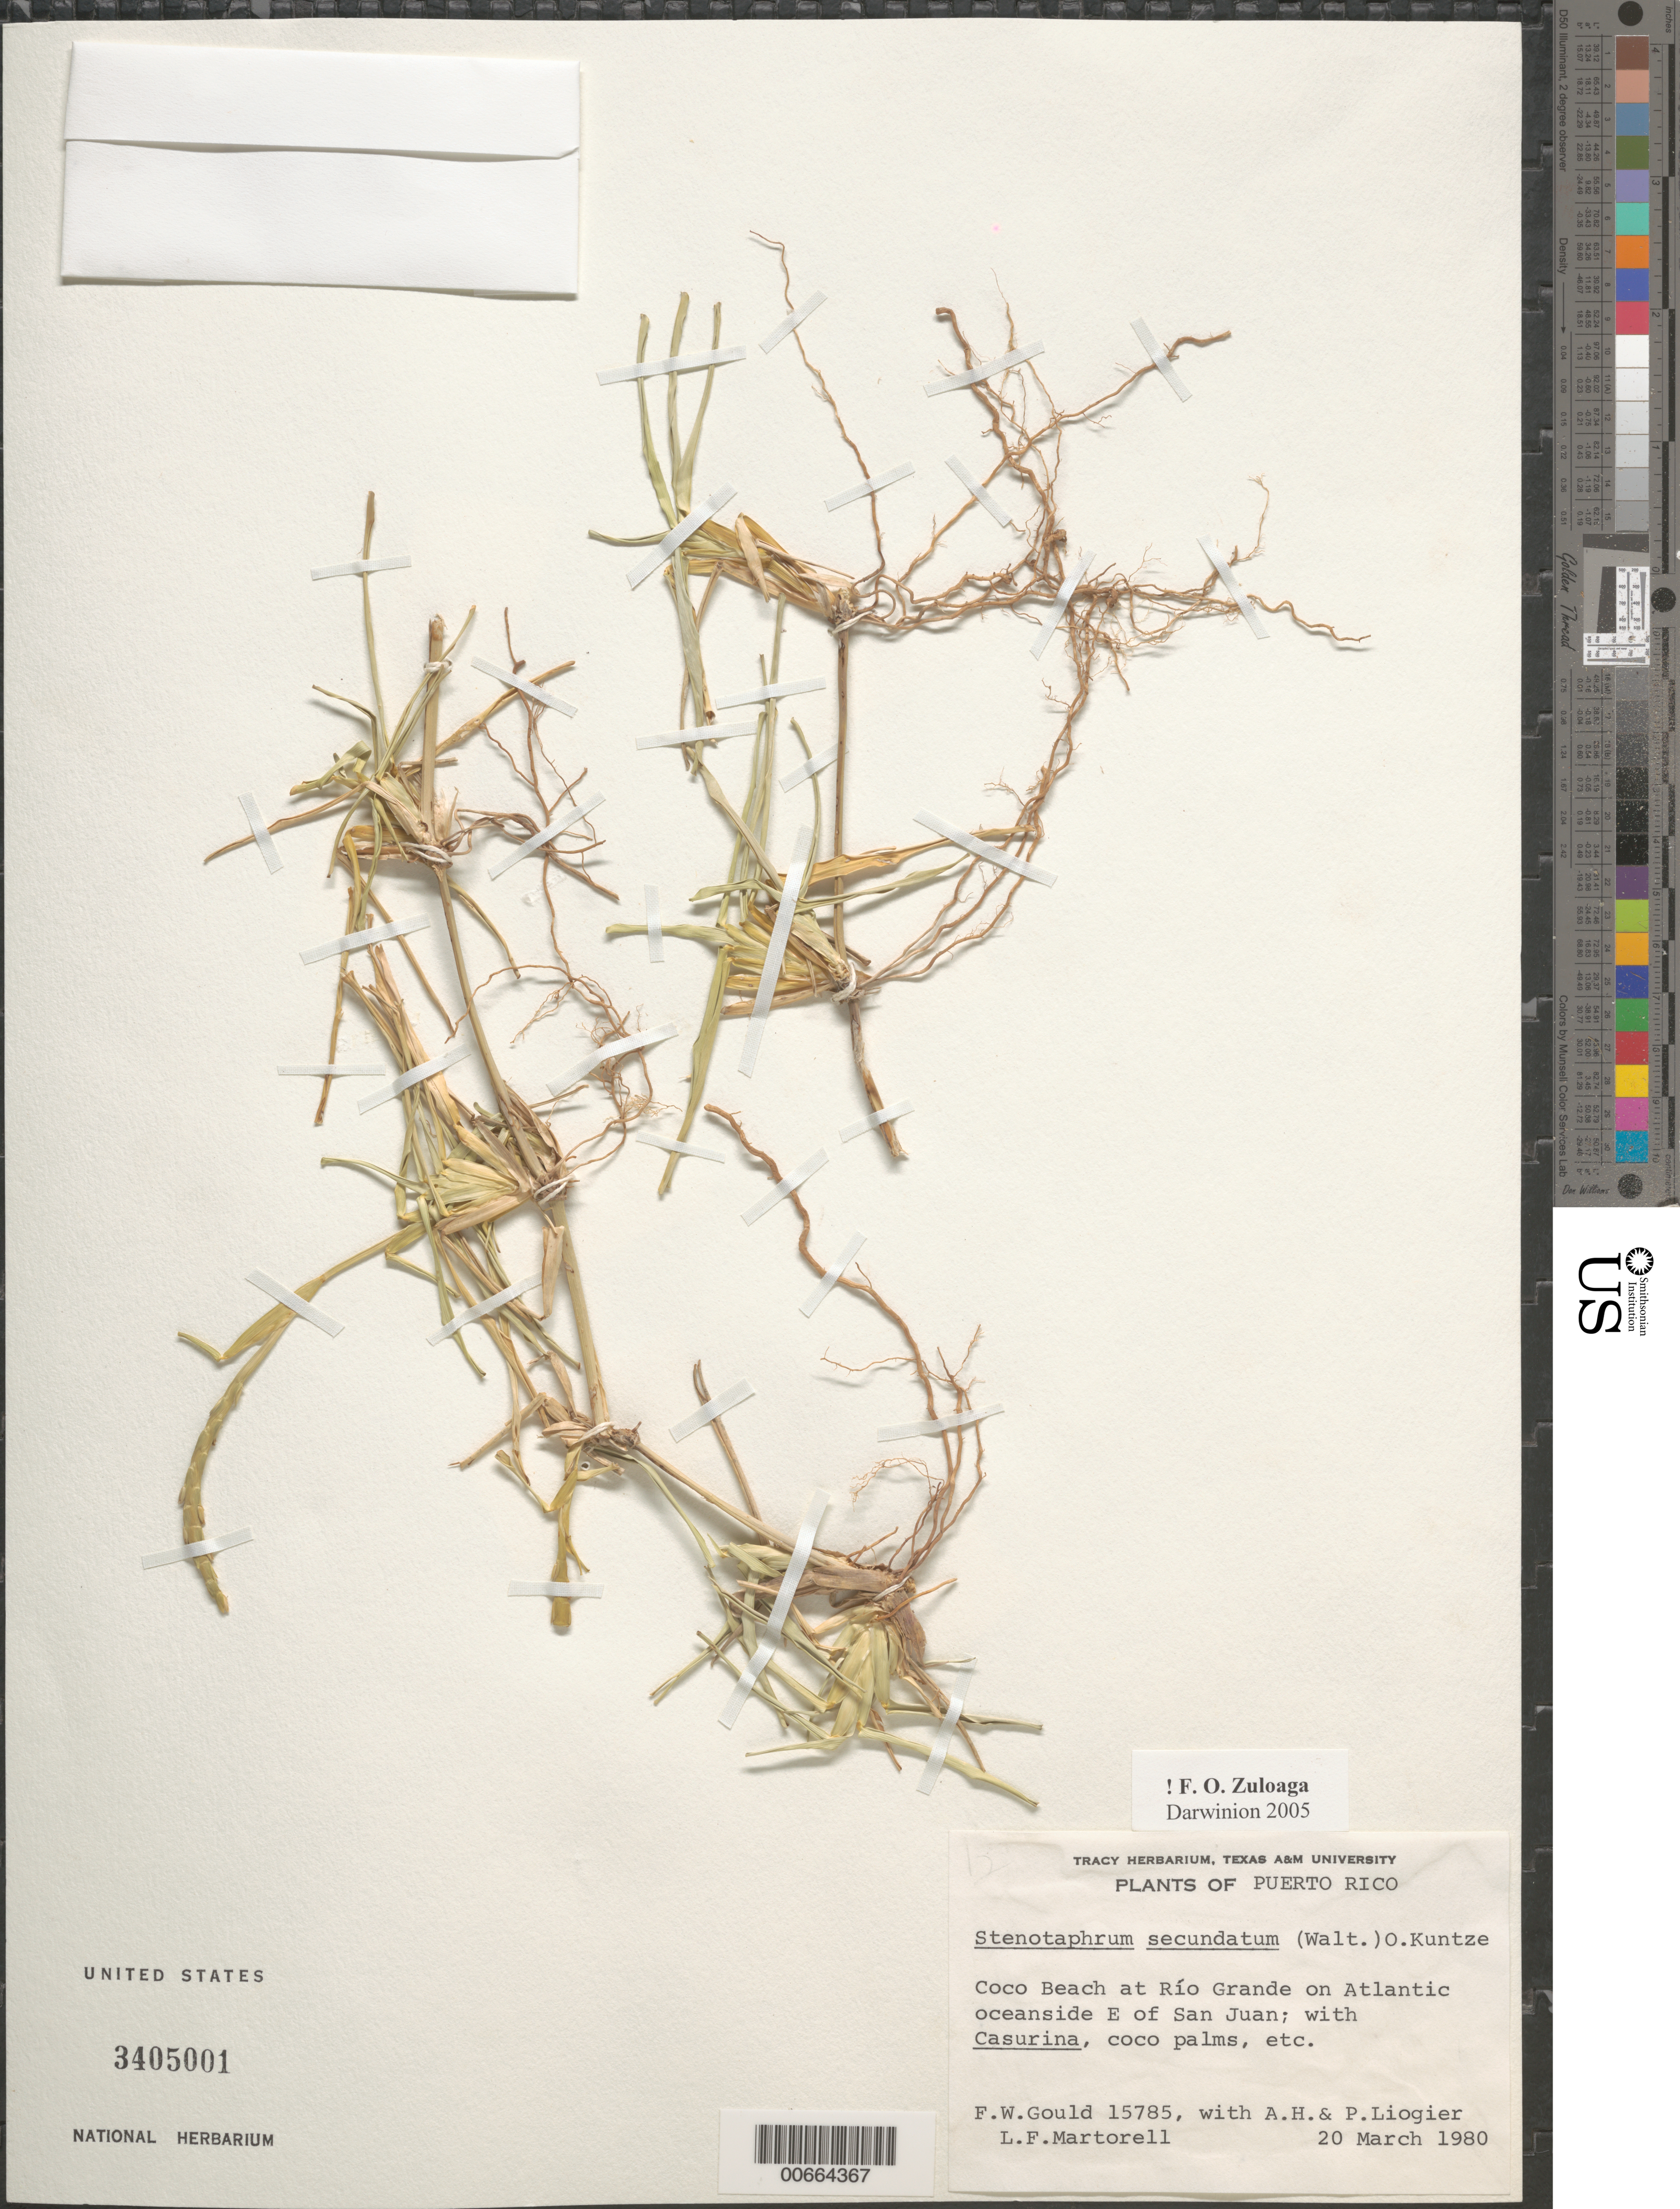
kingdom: Plantae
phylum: Tracheophyta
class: Liliopsida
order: Poales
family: Poaceae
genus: Stenotaphrum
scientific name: Stenotaphrum secundatum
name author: (Walter) Kuntze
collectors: F. W. Gould, A. H. Liogier, M. P. Liogier & L. Martorell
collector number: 15785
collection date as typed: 20 Mar 1980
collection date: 1980-03-20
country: Puerto Rico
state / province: Río Grande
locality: Coco Beach at Río Grande on Atlantic oceanside E of San Juan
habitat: W/Casurina, coco palms, etc.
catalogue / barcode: US 3405001